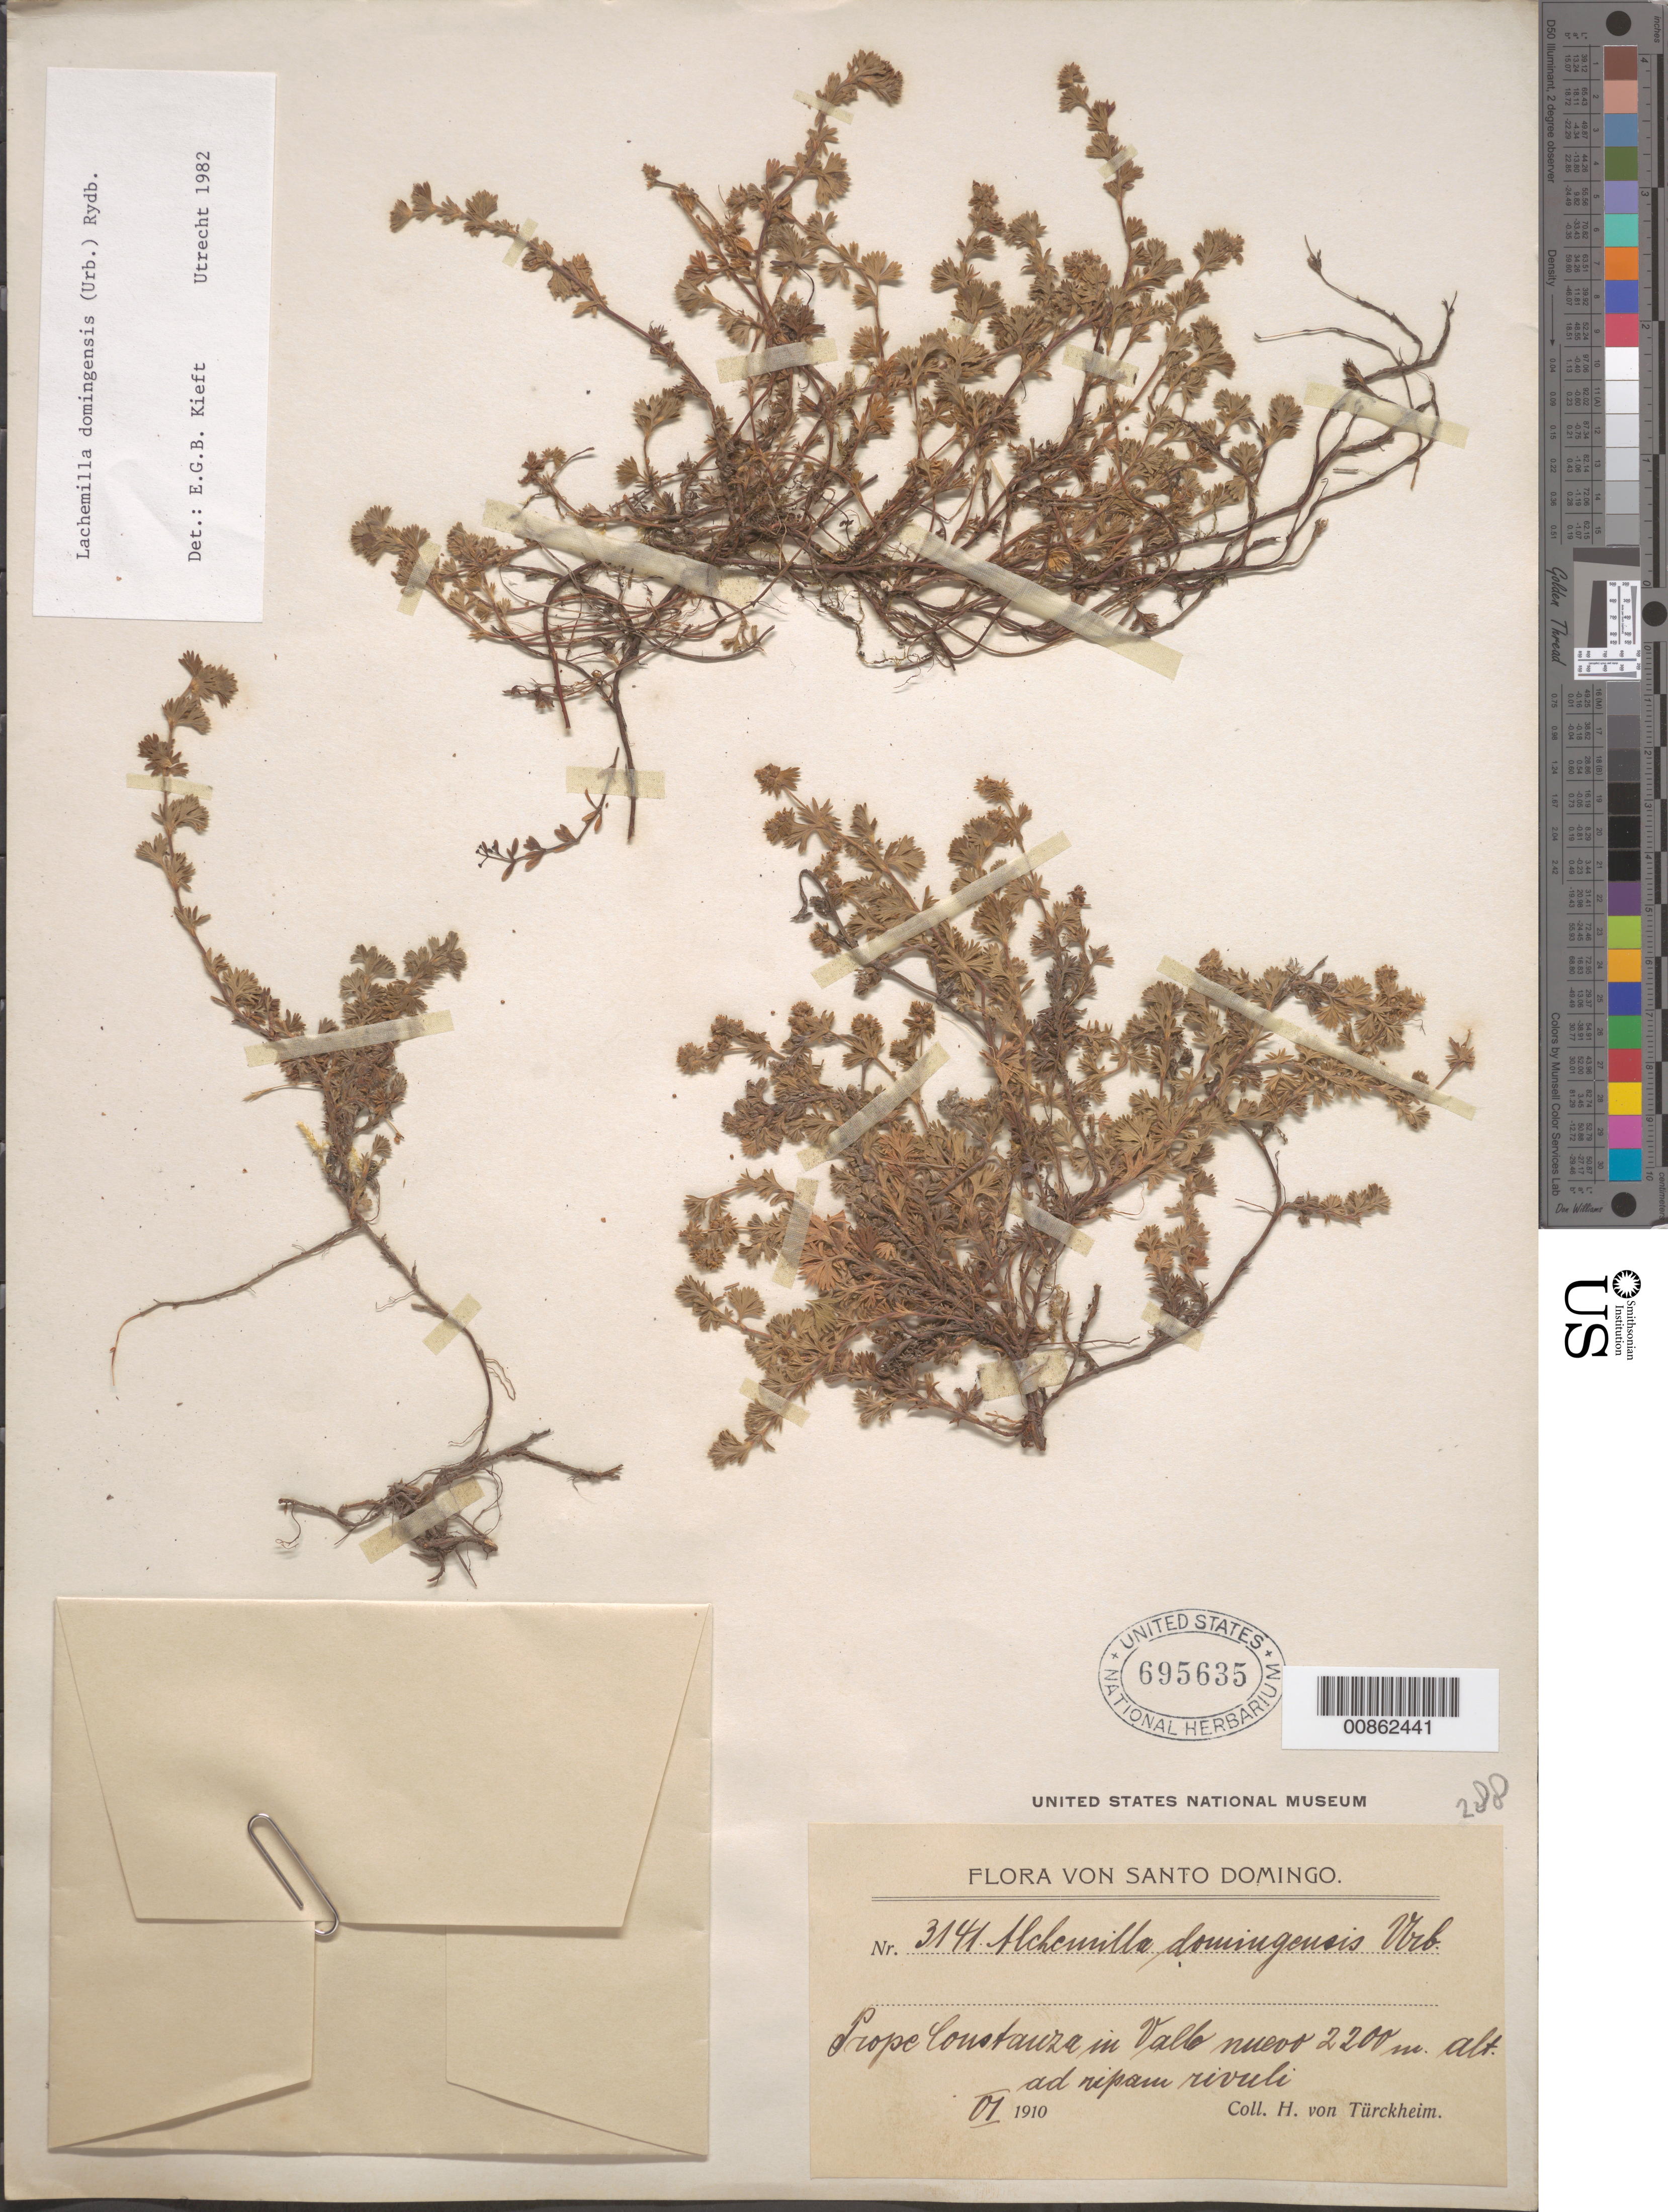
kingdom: Plantae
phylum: Tracheophyta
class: Magnoliopsida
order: Rosales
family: Rosaceae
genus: Alchemilla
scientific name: Alchemilla domingensis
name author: Urb.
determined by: Kieft, E. G. B.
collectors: H. von Türckheim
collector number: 3141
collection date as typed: Jun 1910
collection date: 1910-06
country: Dominican Republic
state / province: La Vega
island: Hispaniola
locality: Prope Constanza in Valle Nuevo.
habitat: Ad "ripam" rivuli.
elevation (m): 2200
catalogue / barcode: US 695635